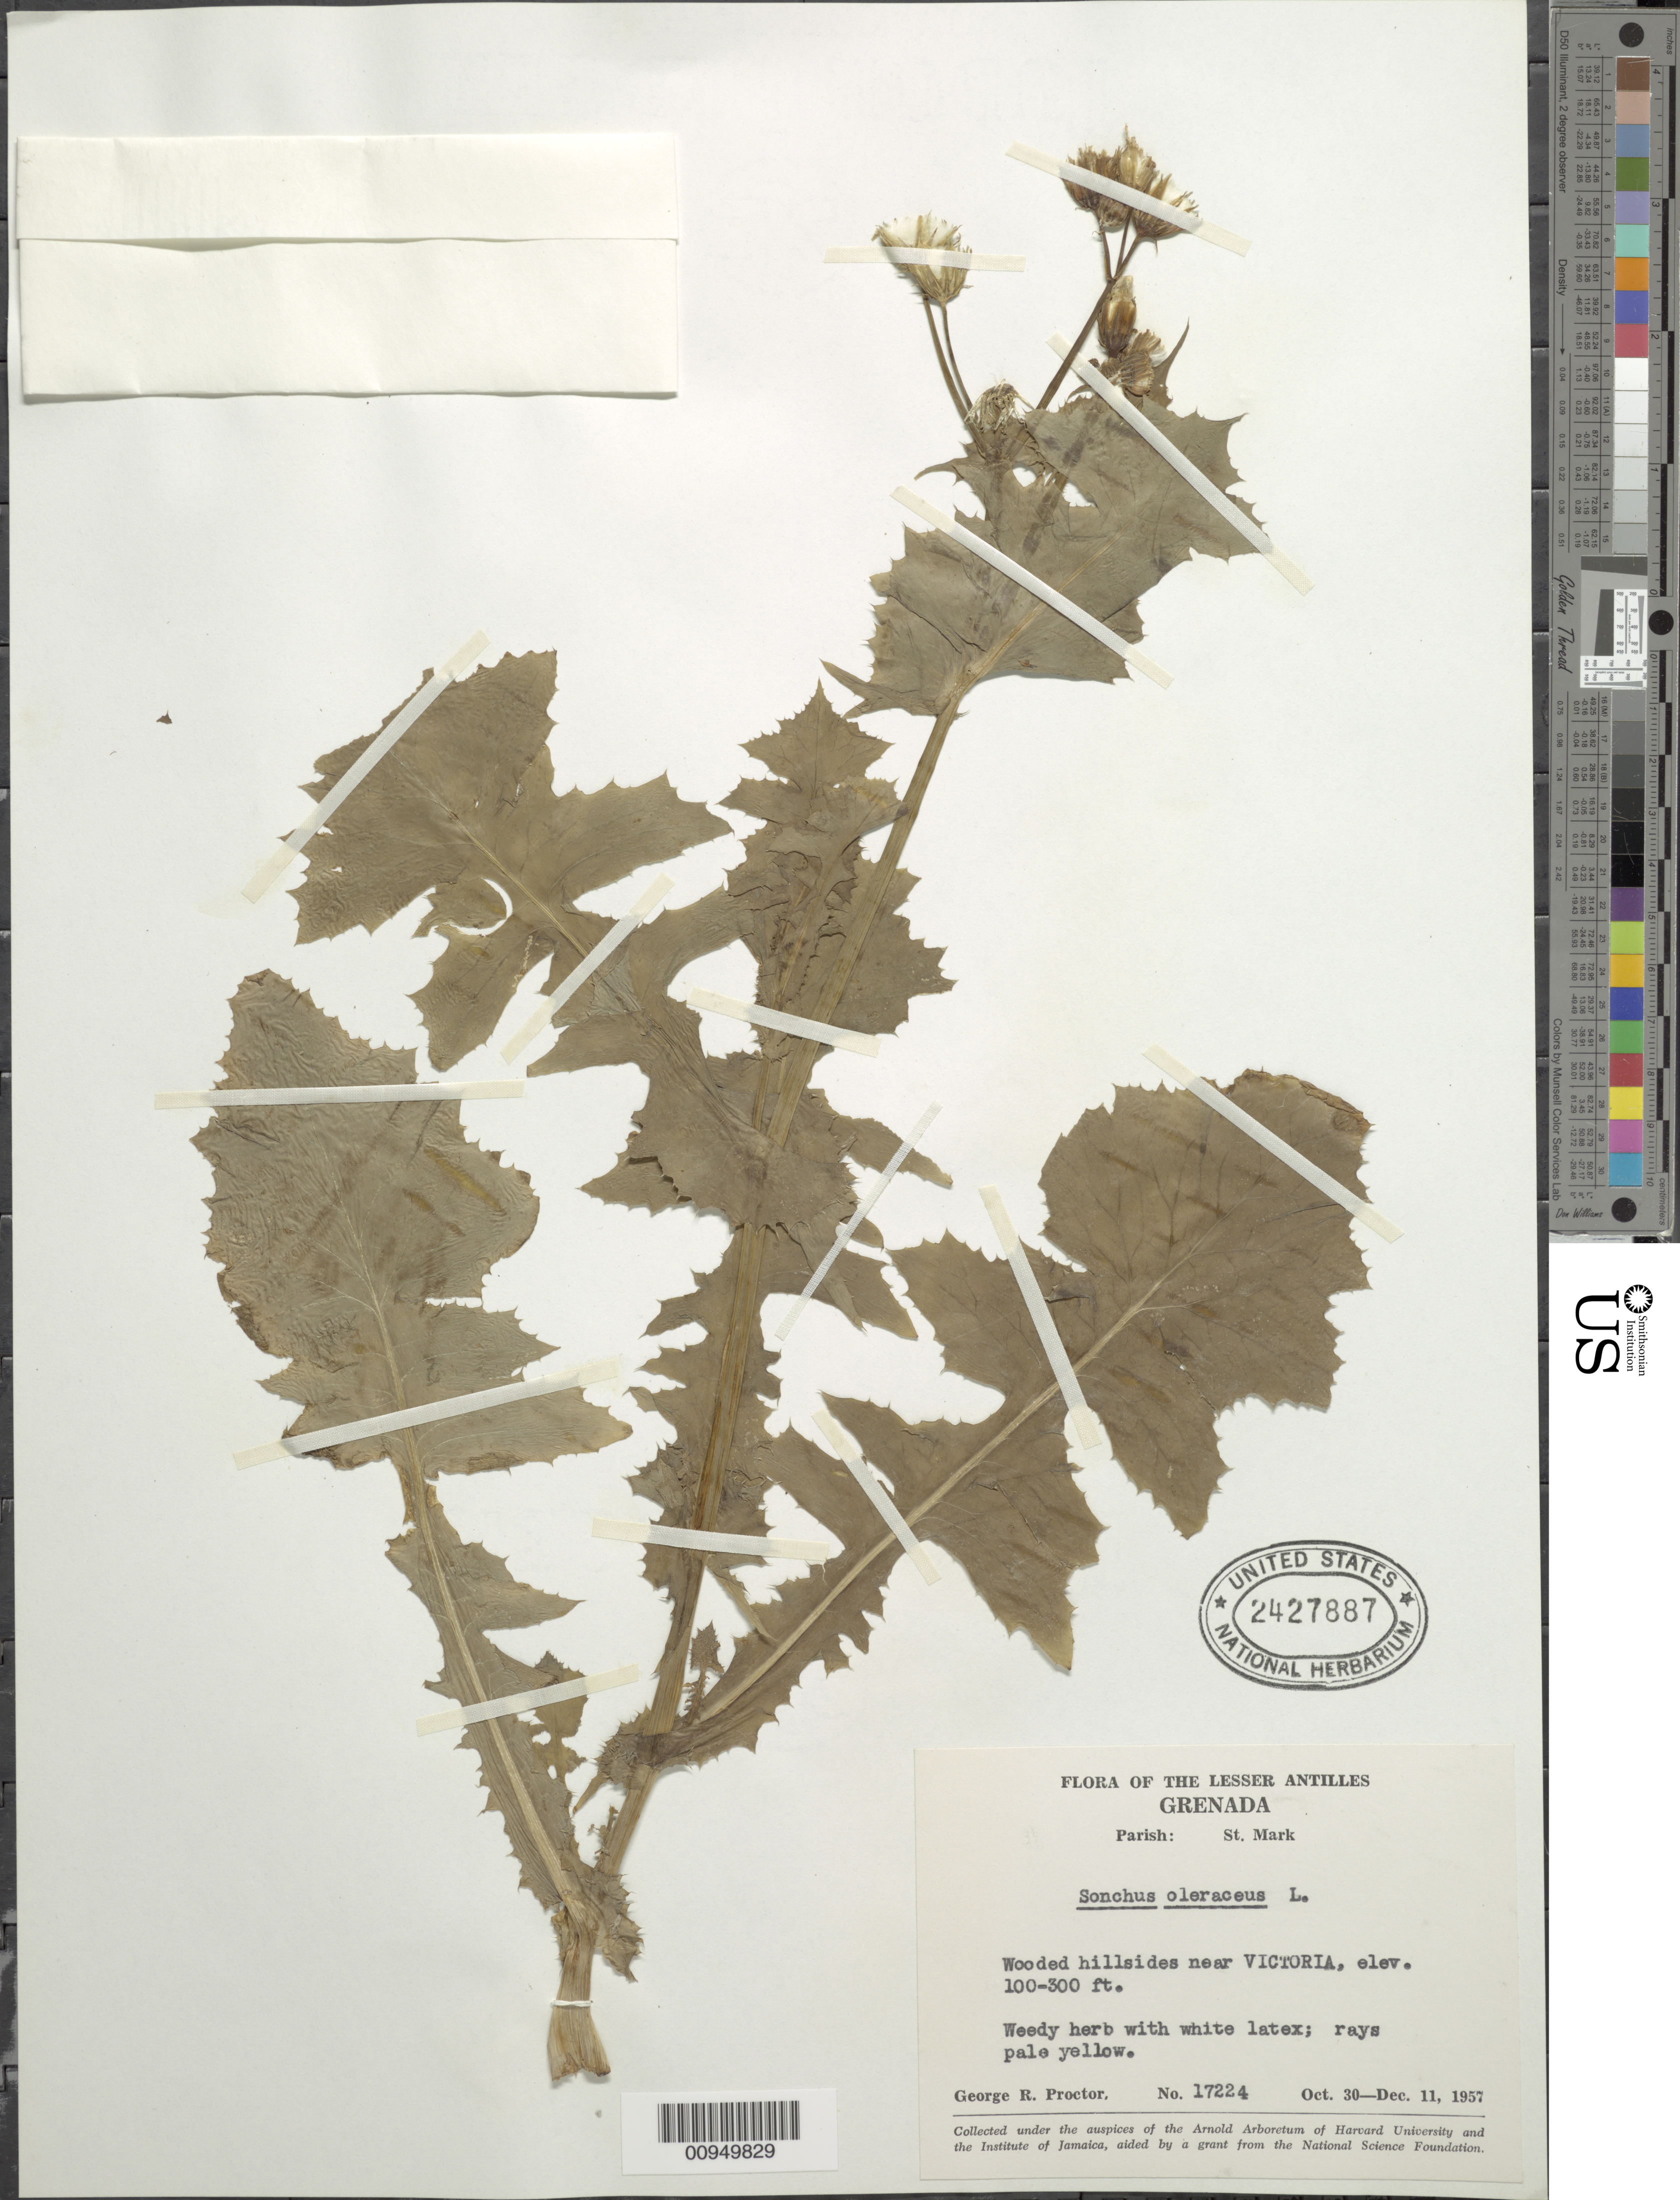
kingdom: Plantae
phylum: Tracheophyta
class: Magnoliopsida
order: Asterales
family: Asteraceae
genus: Sonchus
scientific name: Sonchus oleraceus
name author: L.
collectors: G. R. Proctor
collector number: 17224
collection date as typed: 30 Oct 1957 to 11 Dec 1957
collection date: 1957-10-30/1957-12-11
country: Grenada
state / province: Saint Mark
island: Grenada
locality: hillsides near Victoria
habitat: Wooded hillsides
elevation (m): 100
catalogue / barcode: US 2427887